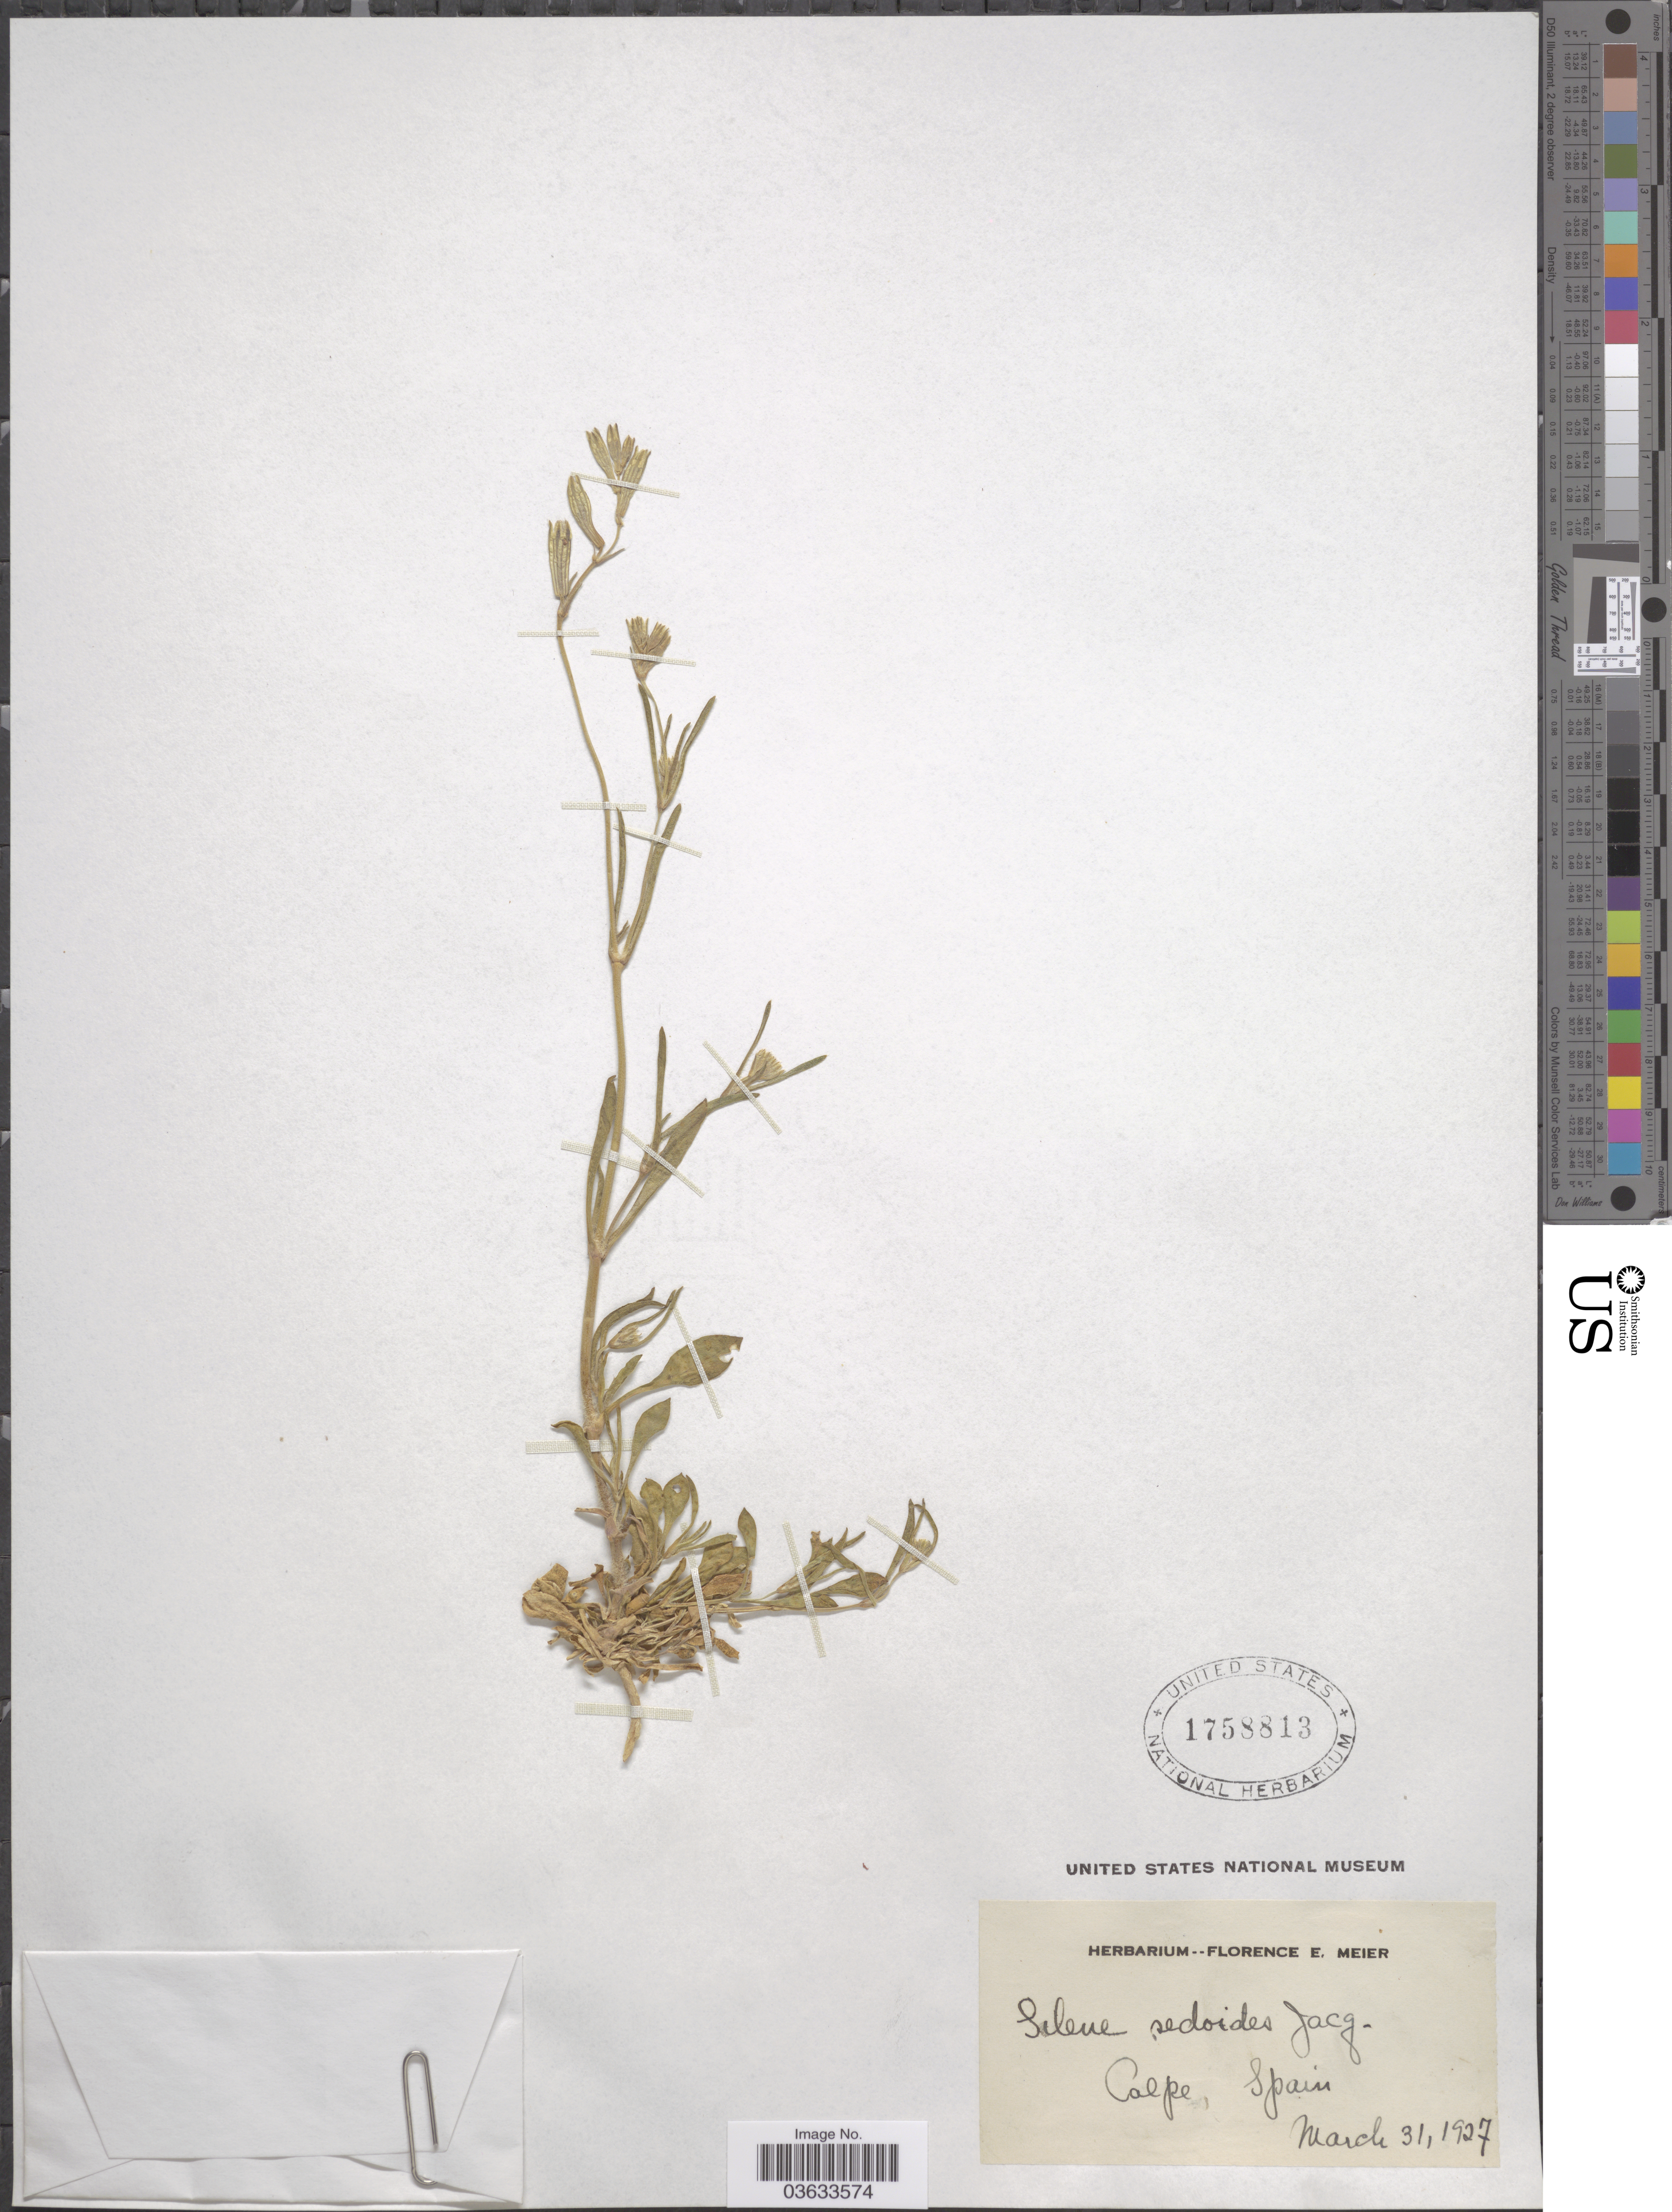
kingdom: Plantae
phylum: Tracheophyta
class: Magnoliopsida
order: Caryophyllales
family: Caryophyllaceae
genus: Silene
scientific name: Silene sedoides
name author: Poir.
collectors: ex herb. Florence E. Meier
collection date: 1927-03-31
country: Spain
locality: Calpe.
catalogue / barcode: US 1758813